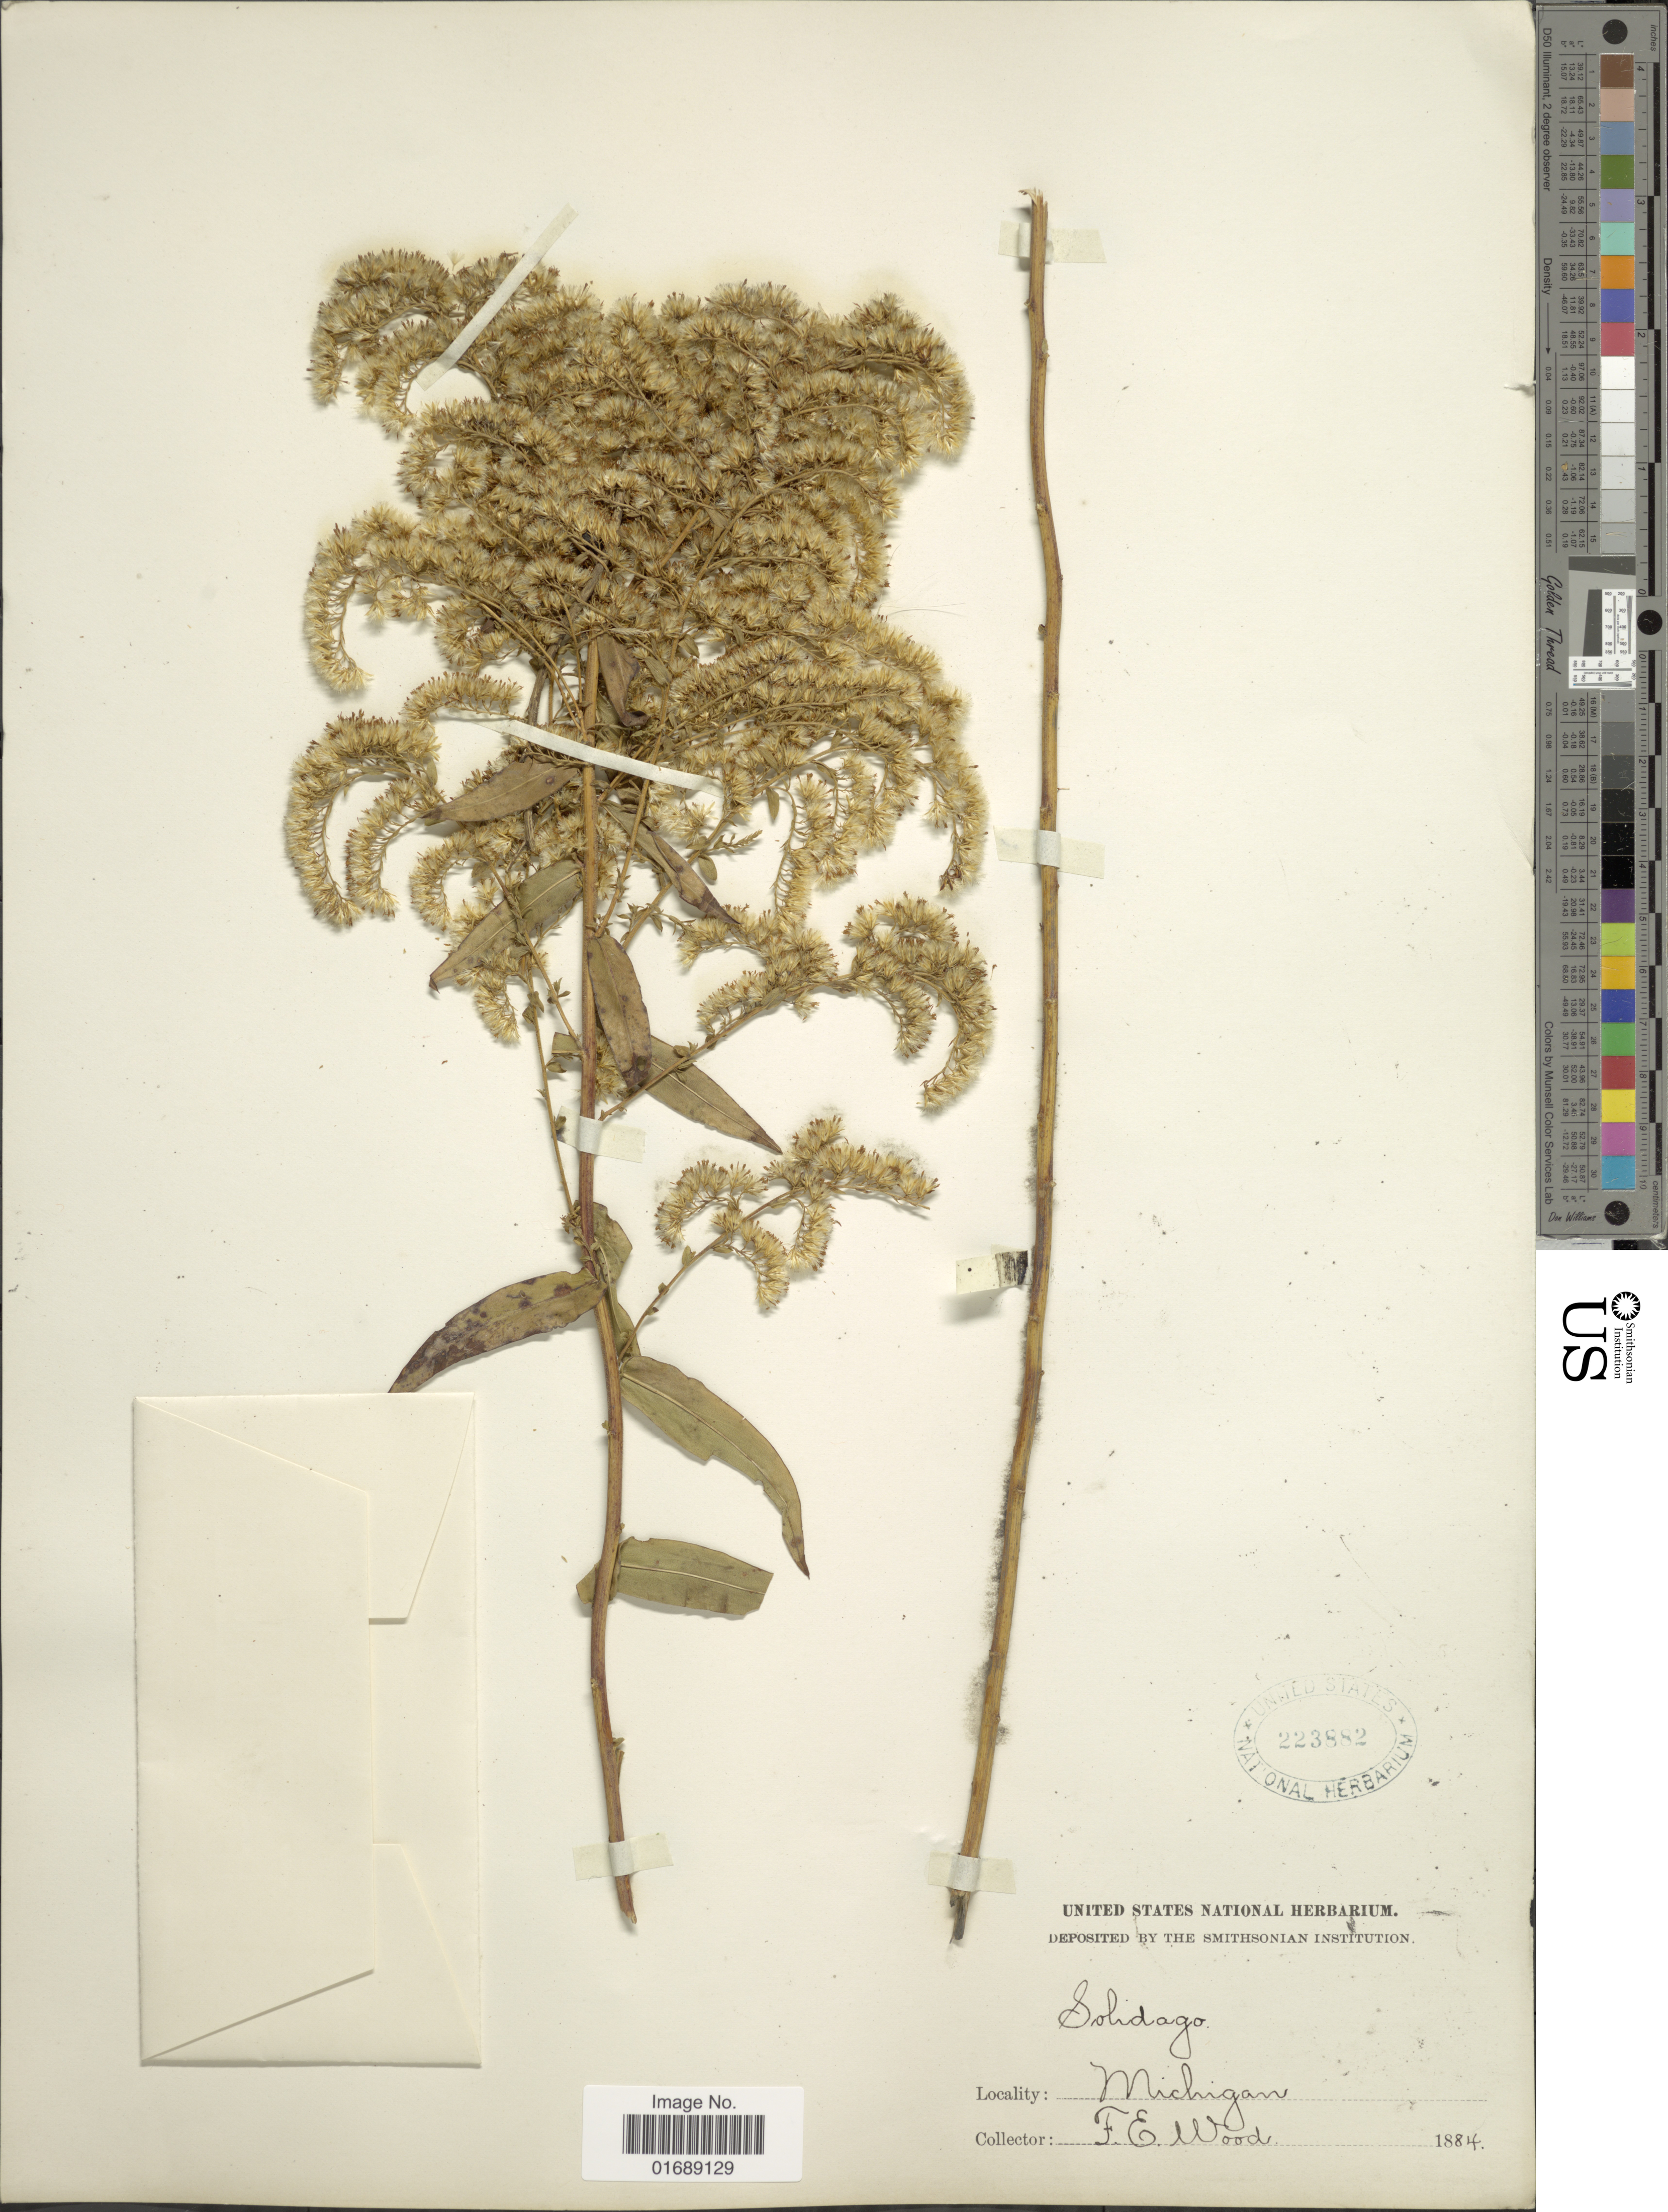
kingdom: Plantae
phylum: Tracheophyta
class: Magnoliopsida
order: Asterales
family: Asteraceae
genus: Solidago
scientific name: Solidago odora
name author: Aiton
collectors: F. Wood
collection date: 1884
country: United States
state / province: Michigan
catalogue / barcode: US 223882